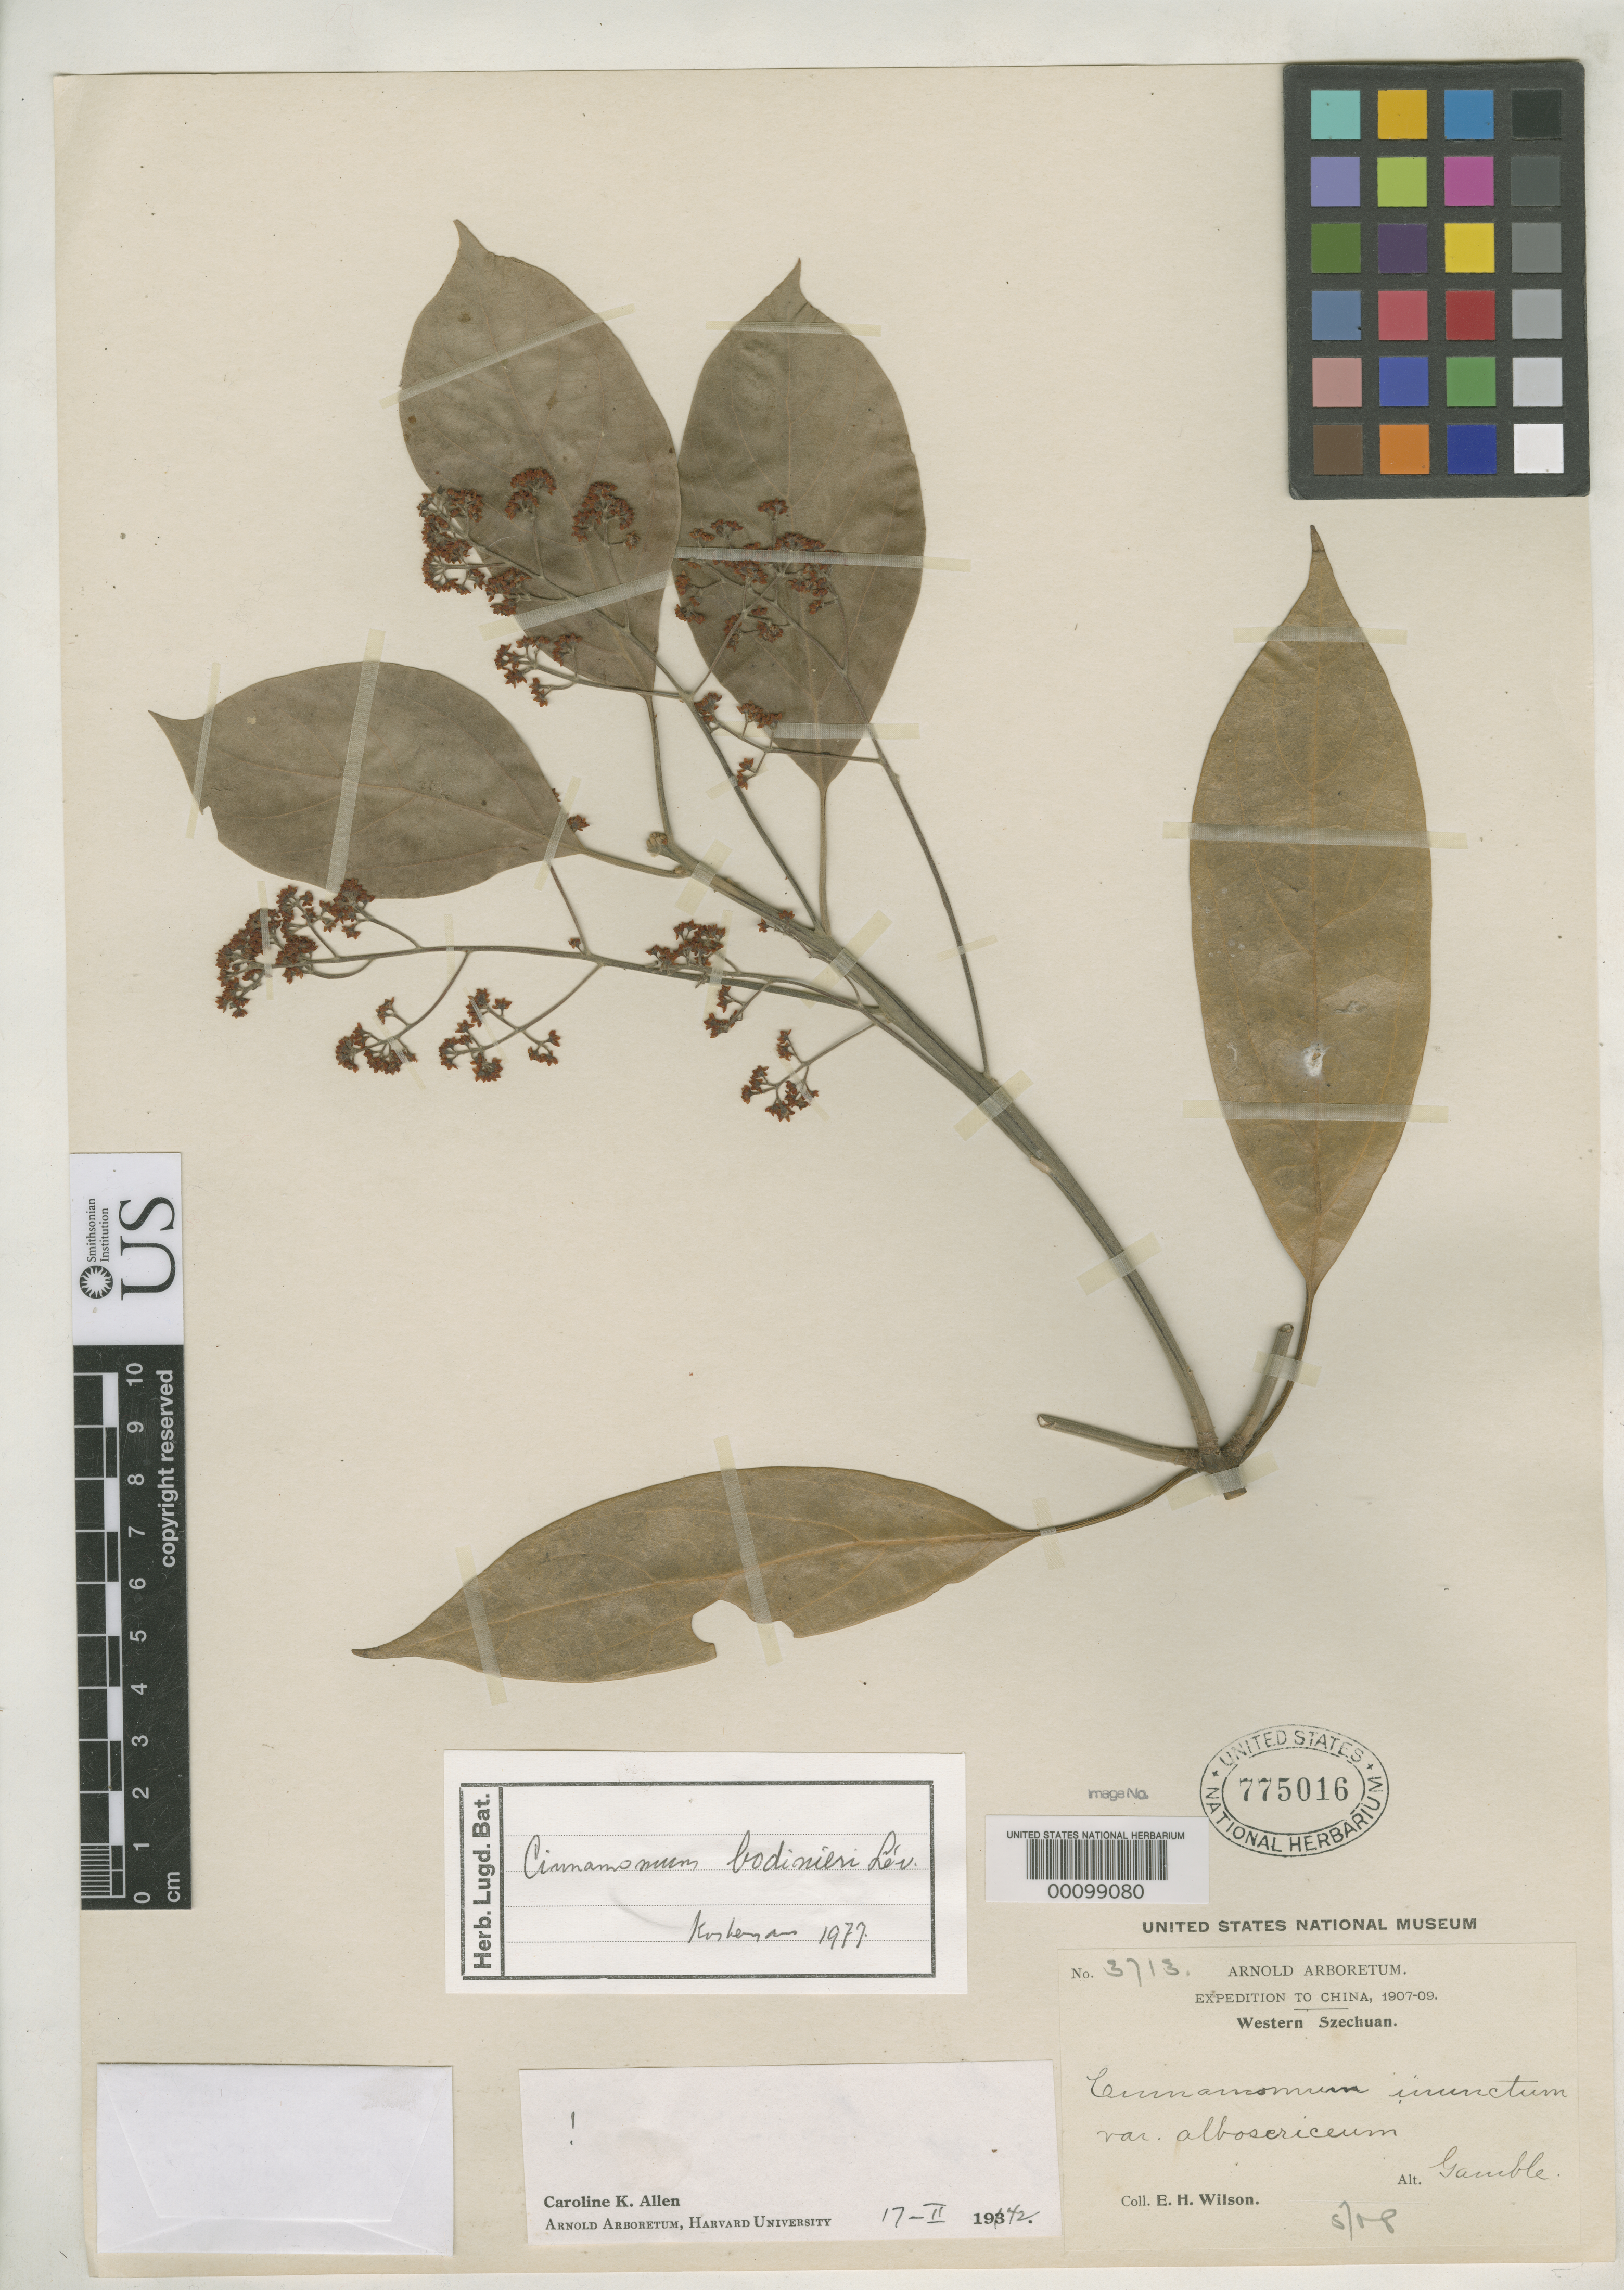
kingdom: Plantae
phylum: Tracheophyta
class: Magnoliopsida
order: Laurales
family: Lauraceae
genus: Cinnamomum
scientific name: Cinnamomum inunctum var. albosericeum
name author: Gamble in Sarg.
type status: Type Fragment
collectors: E. H. Wilson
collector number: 3713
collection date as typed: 19 May 1908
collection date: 1908-05-19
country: China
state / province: Sichuan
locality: Near Mien-chuhsoen.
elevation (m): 600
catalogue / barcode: US 775016